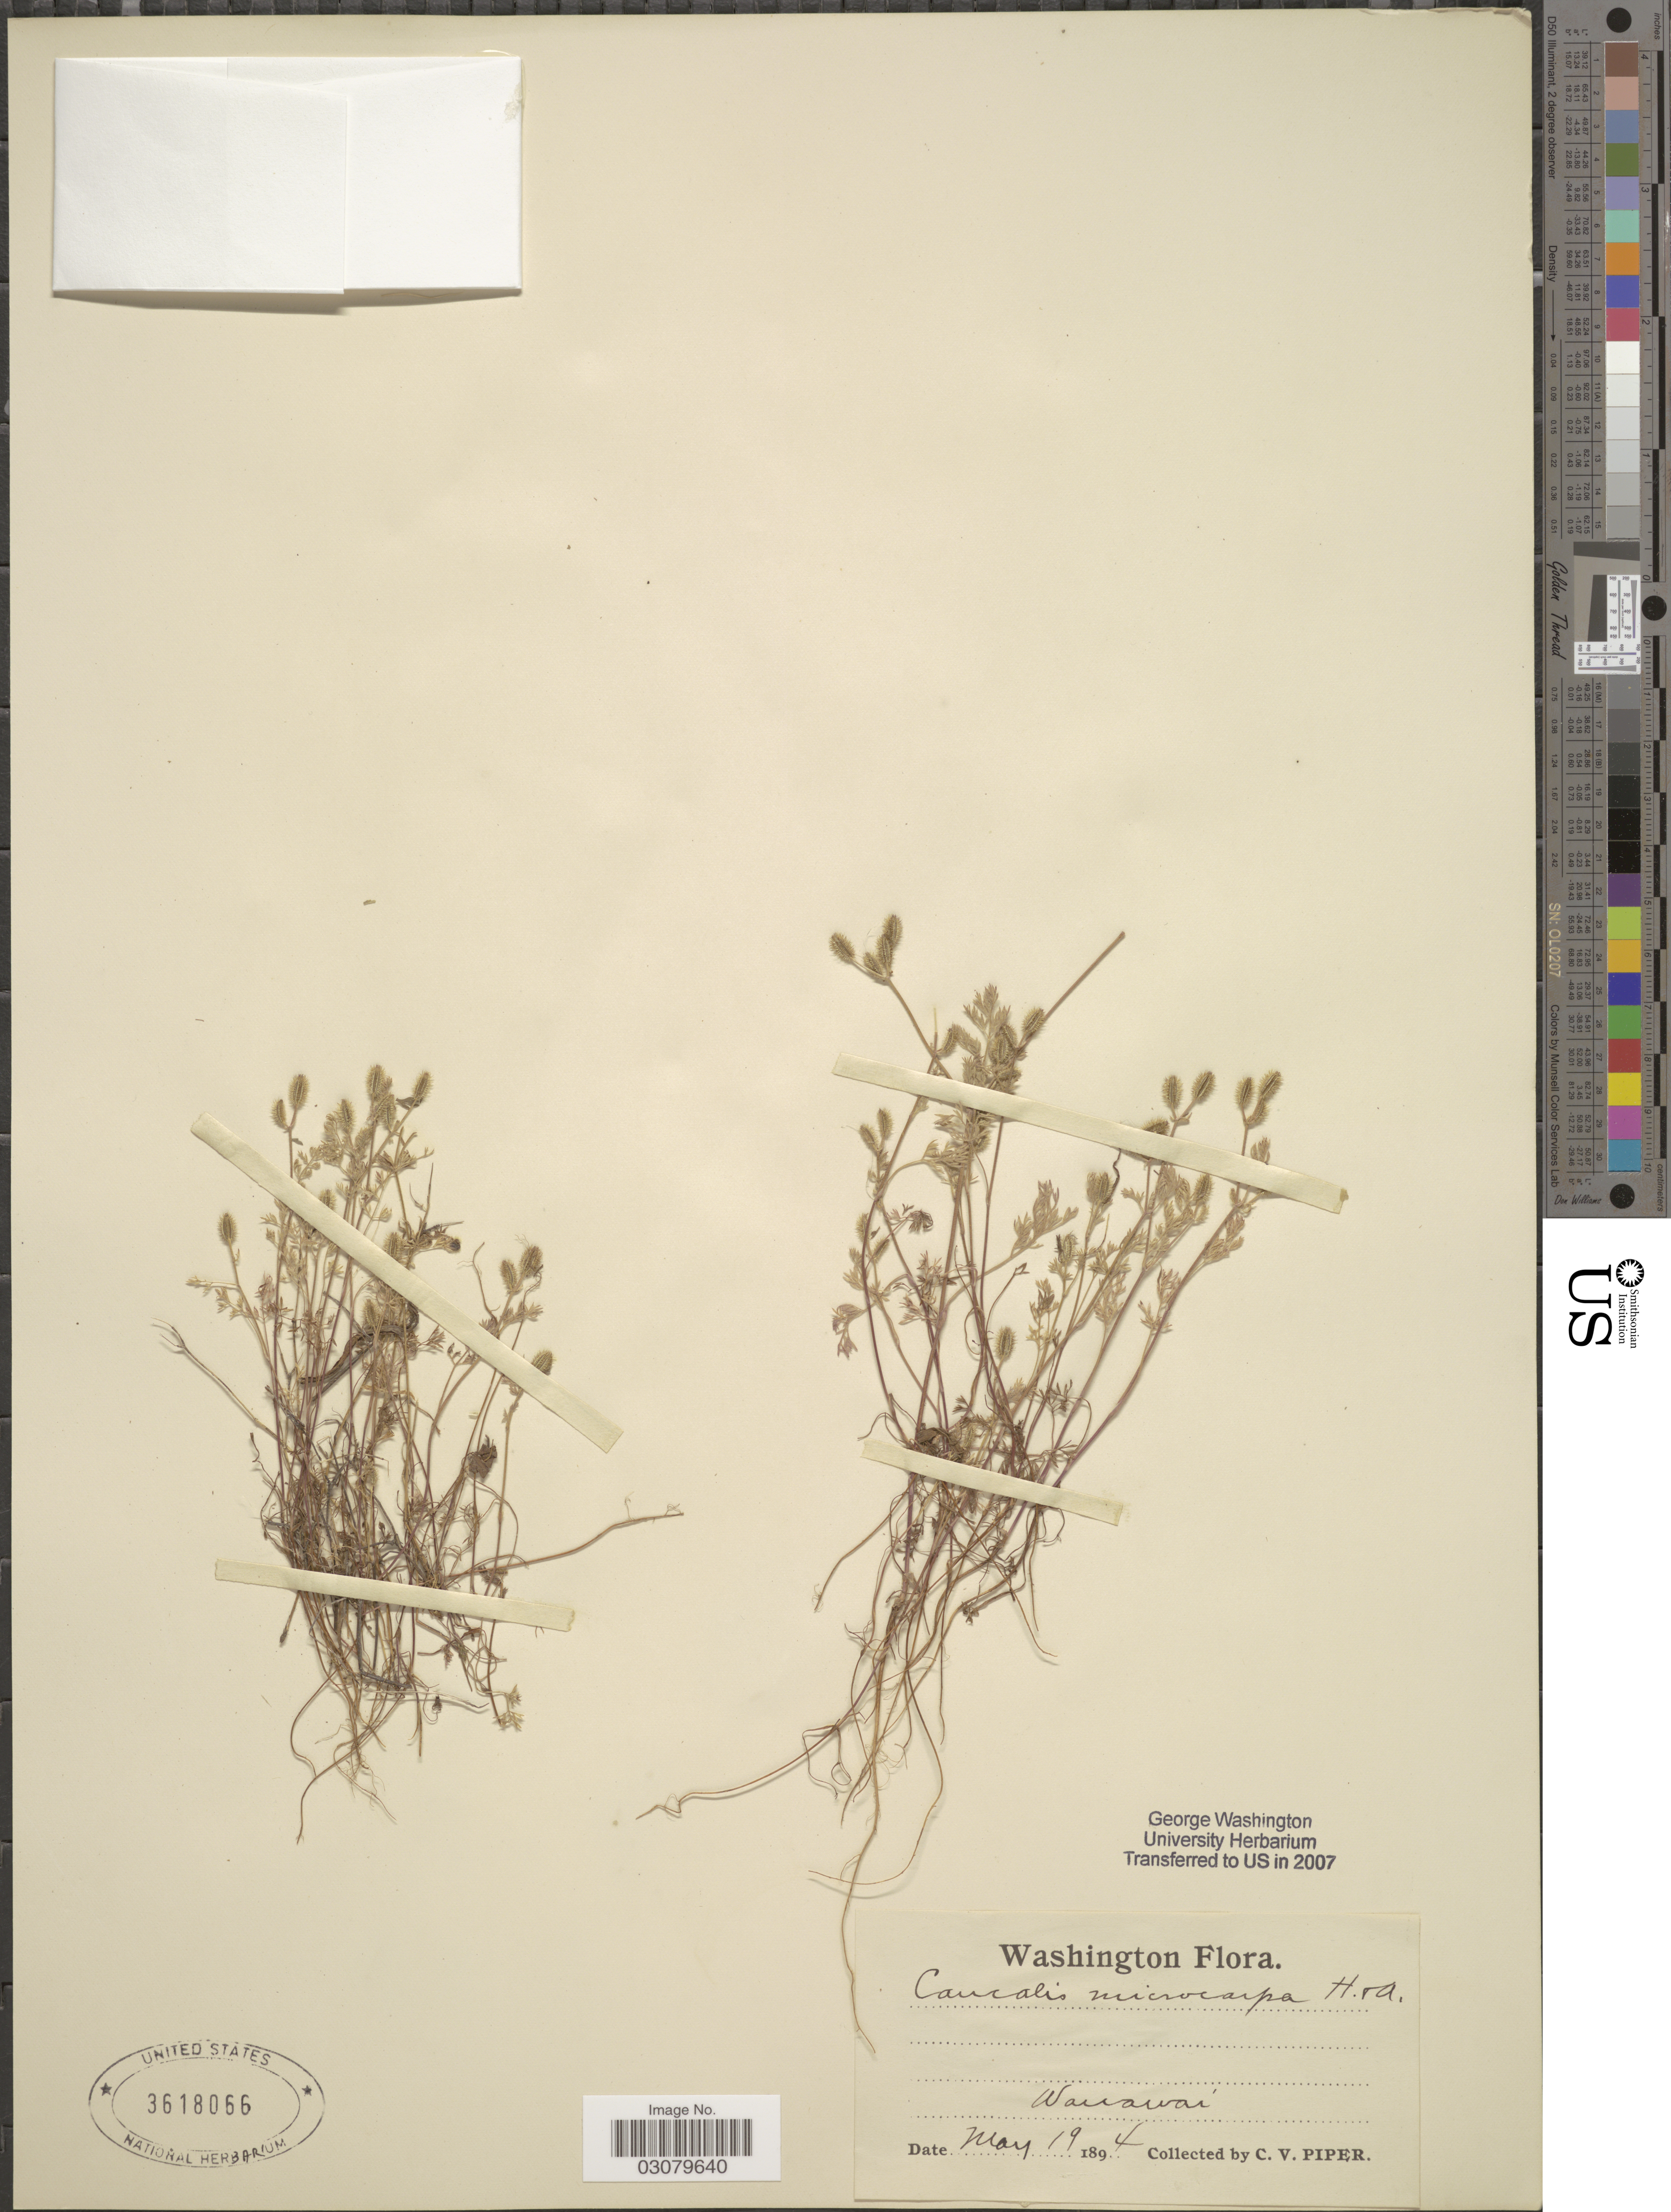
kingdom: Plantae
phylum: Tracheophyta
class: Magnoliopsida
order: Apiales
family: Apiaceae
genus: Caucalis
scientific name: Caucalis microcarpa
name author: Hook. & Arn.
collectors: C. V. Piper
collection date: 1894-05-19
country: United States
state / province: Washington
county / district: Whitman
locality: Wawawai.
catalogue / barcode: US 3618066